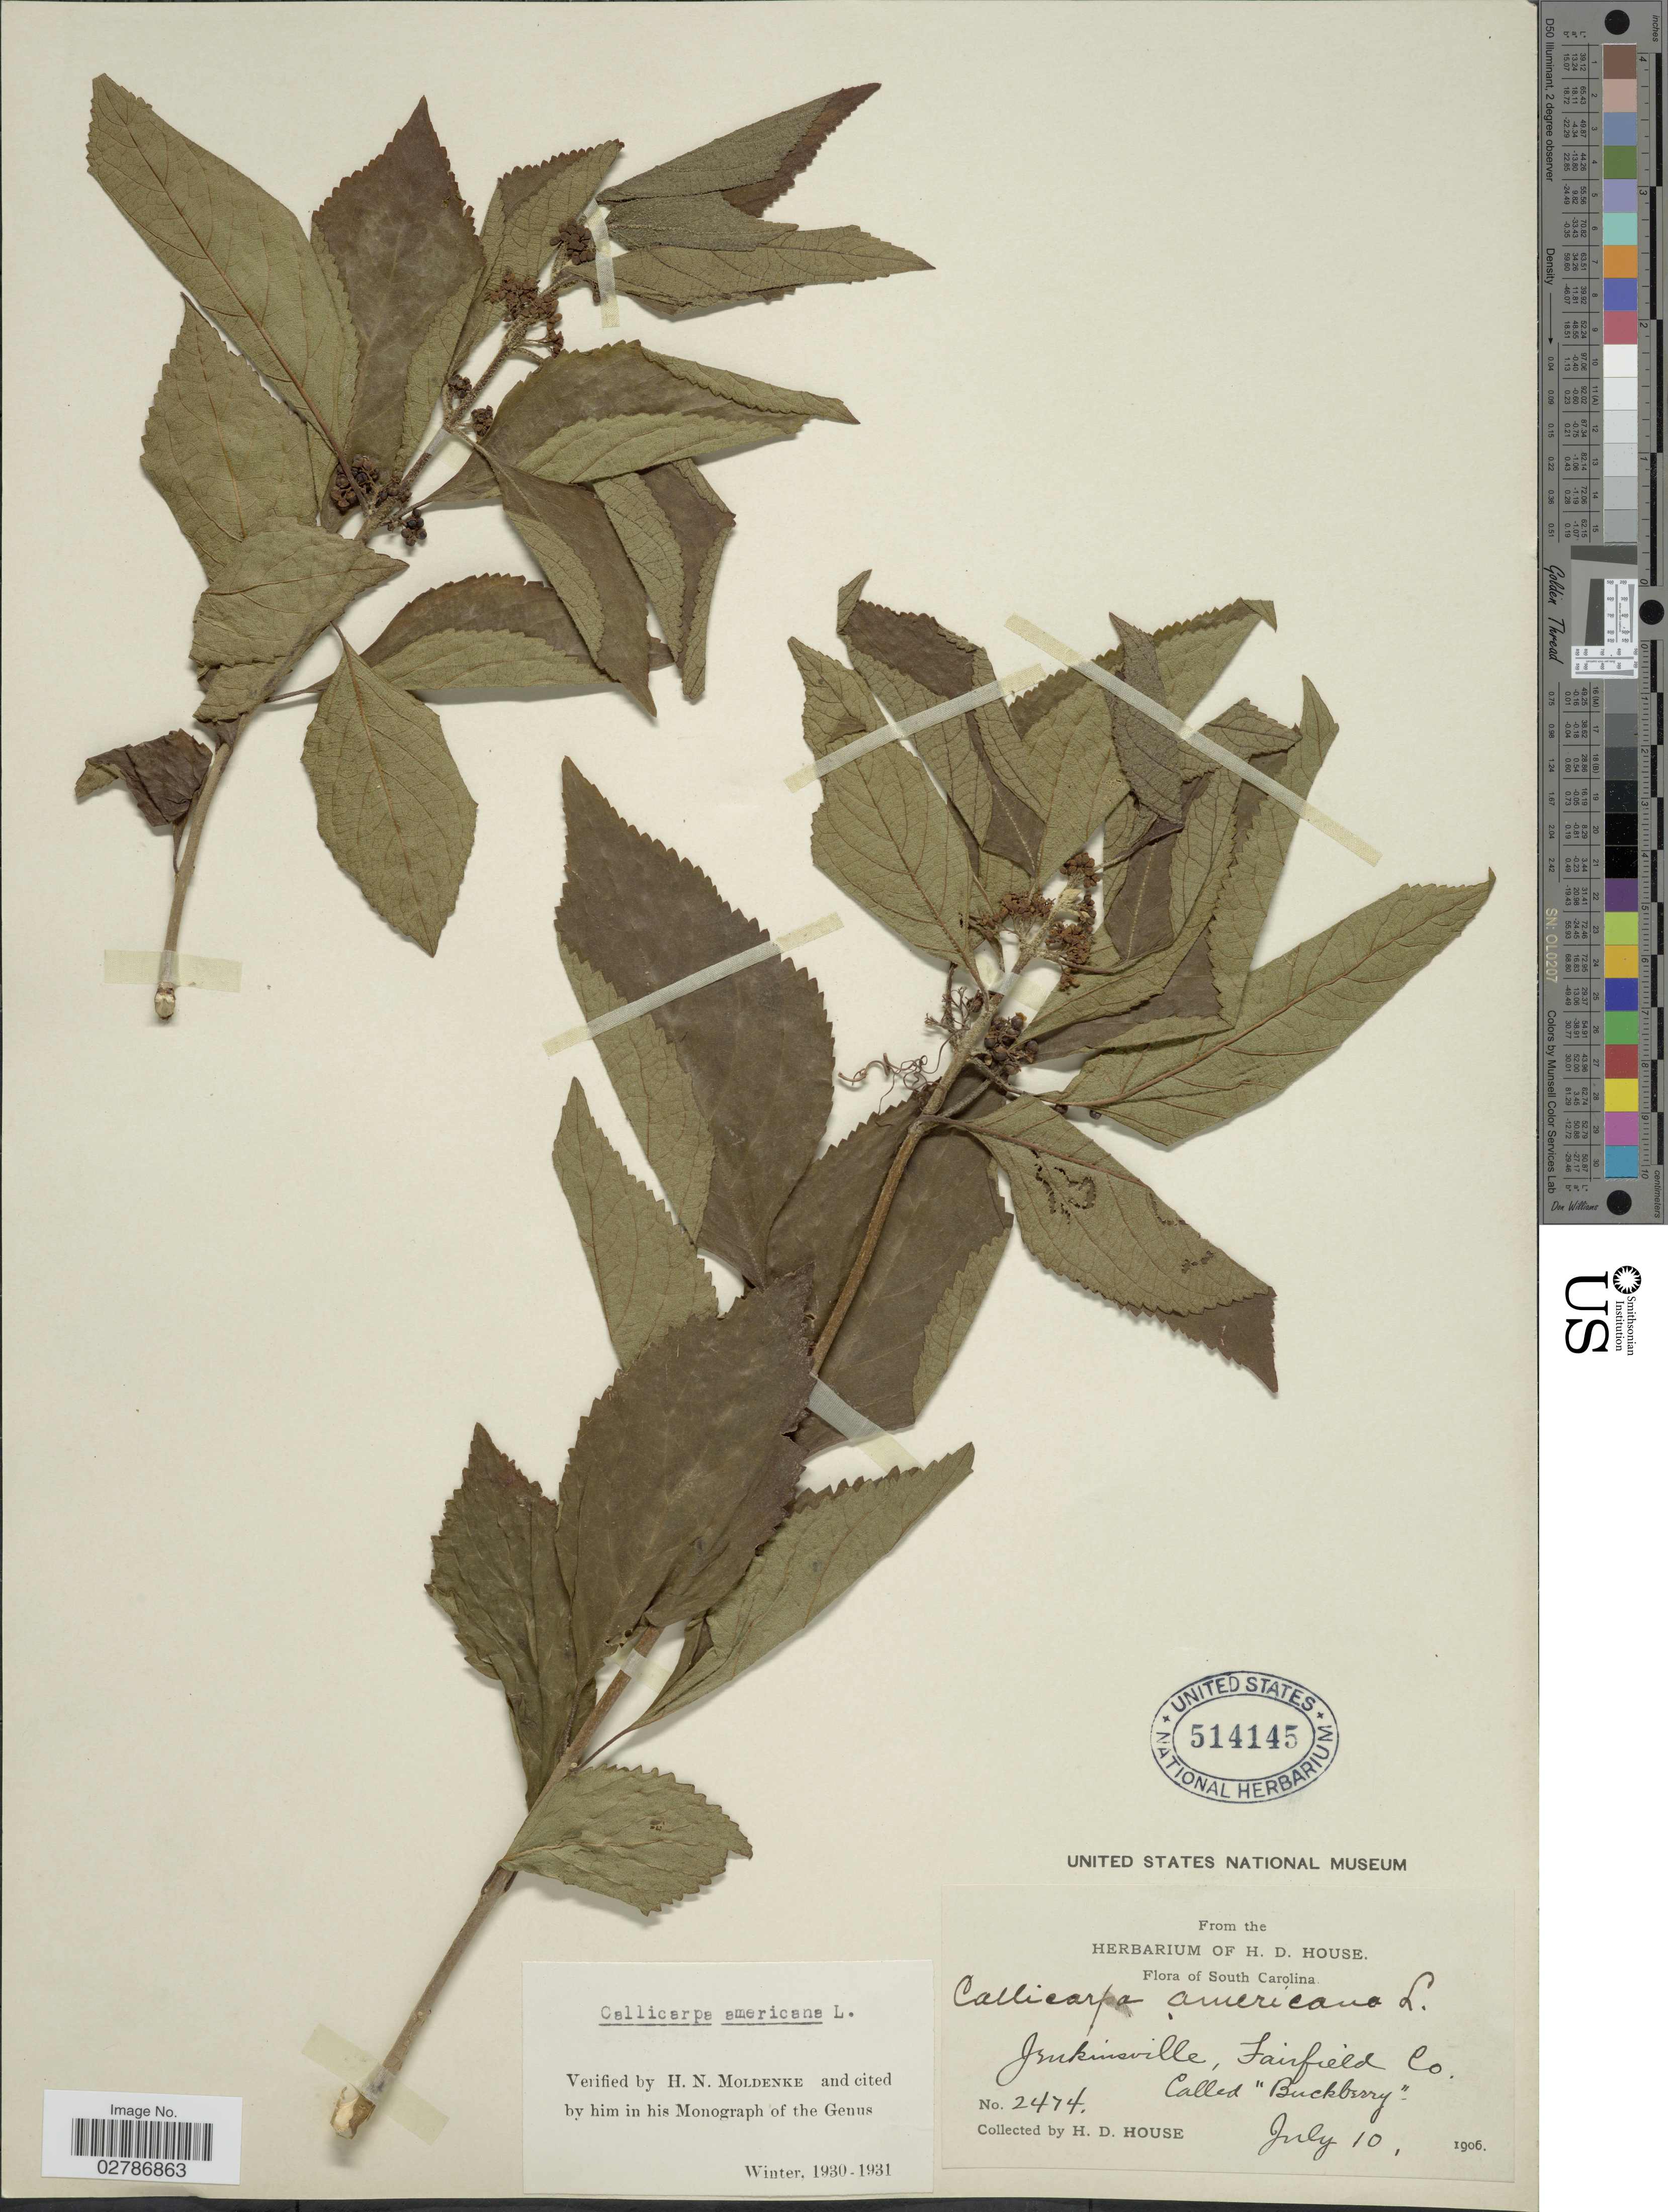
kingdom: Plantae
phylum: Tracheophyta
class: Magnoliopsida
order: Lamiales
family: Lamiaceae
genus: Callicarpa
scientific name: Callicarpa americana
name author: L.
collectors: H. D. House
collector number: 2474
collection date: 1906-07-10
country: United States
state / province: South Carolina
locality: Jenkinsville, Fairfield Co. Called "Buckberry".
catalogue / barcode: US 514145